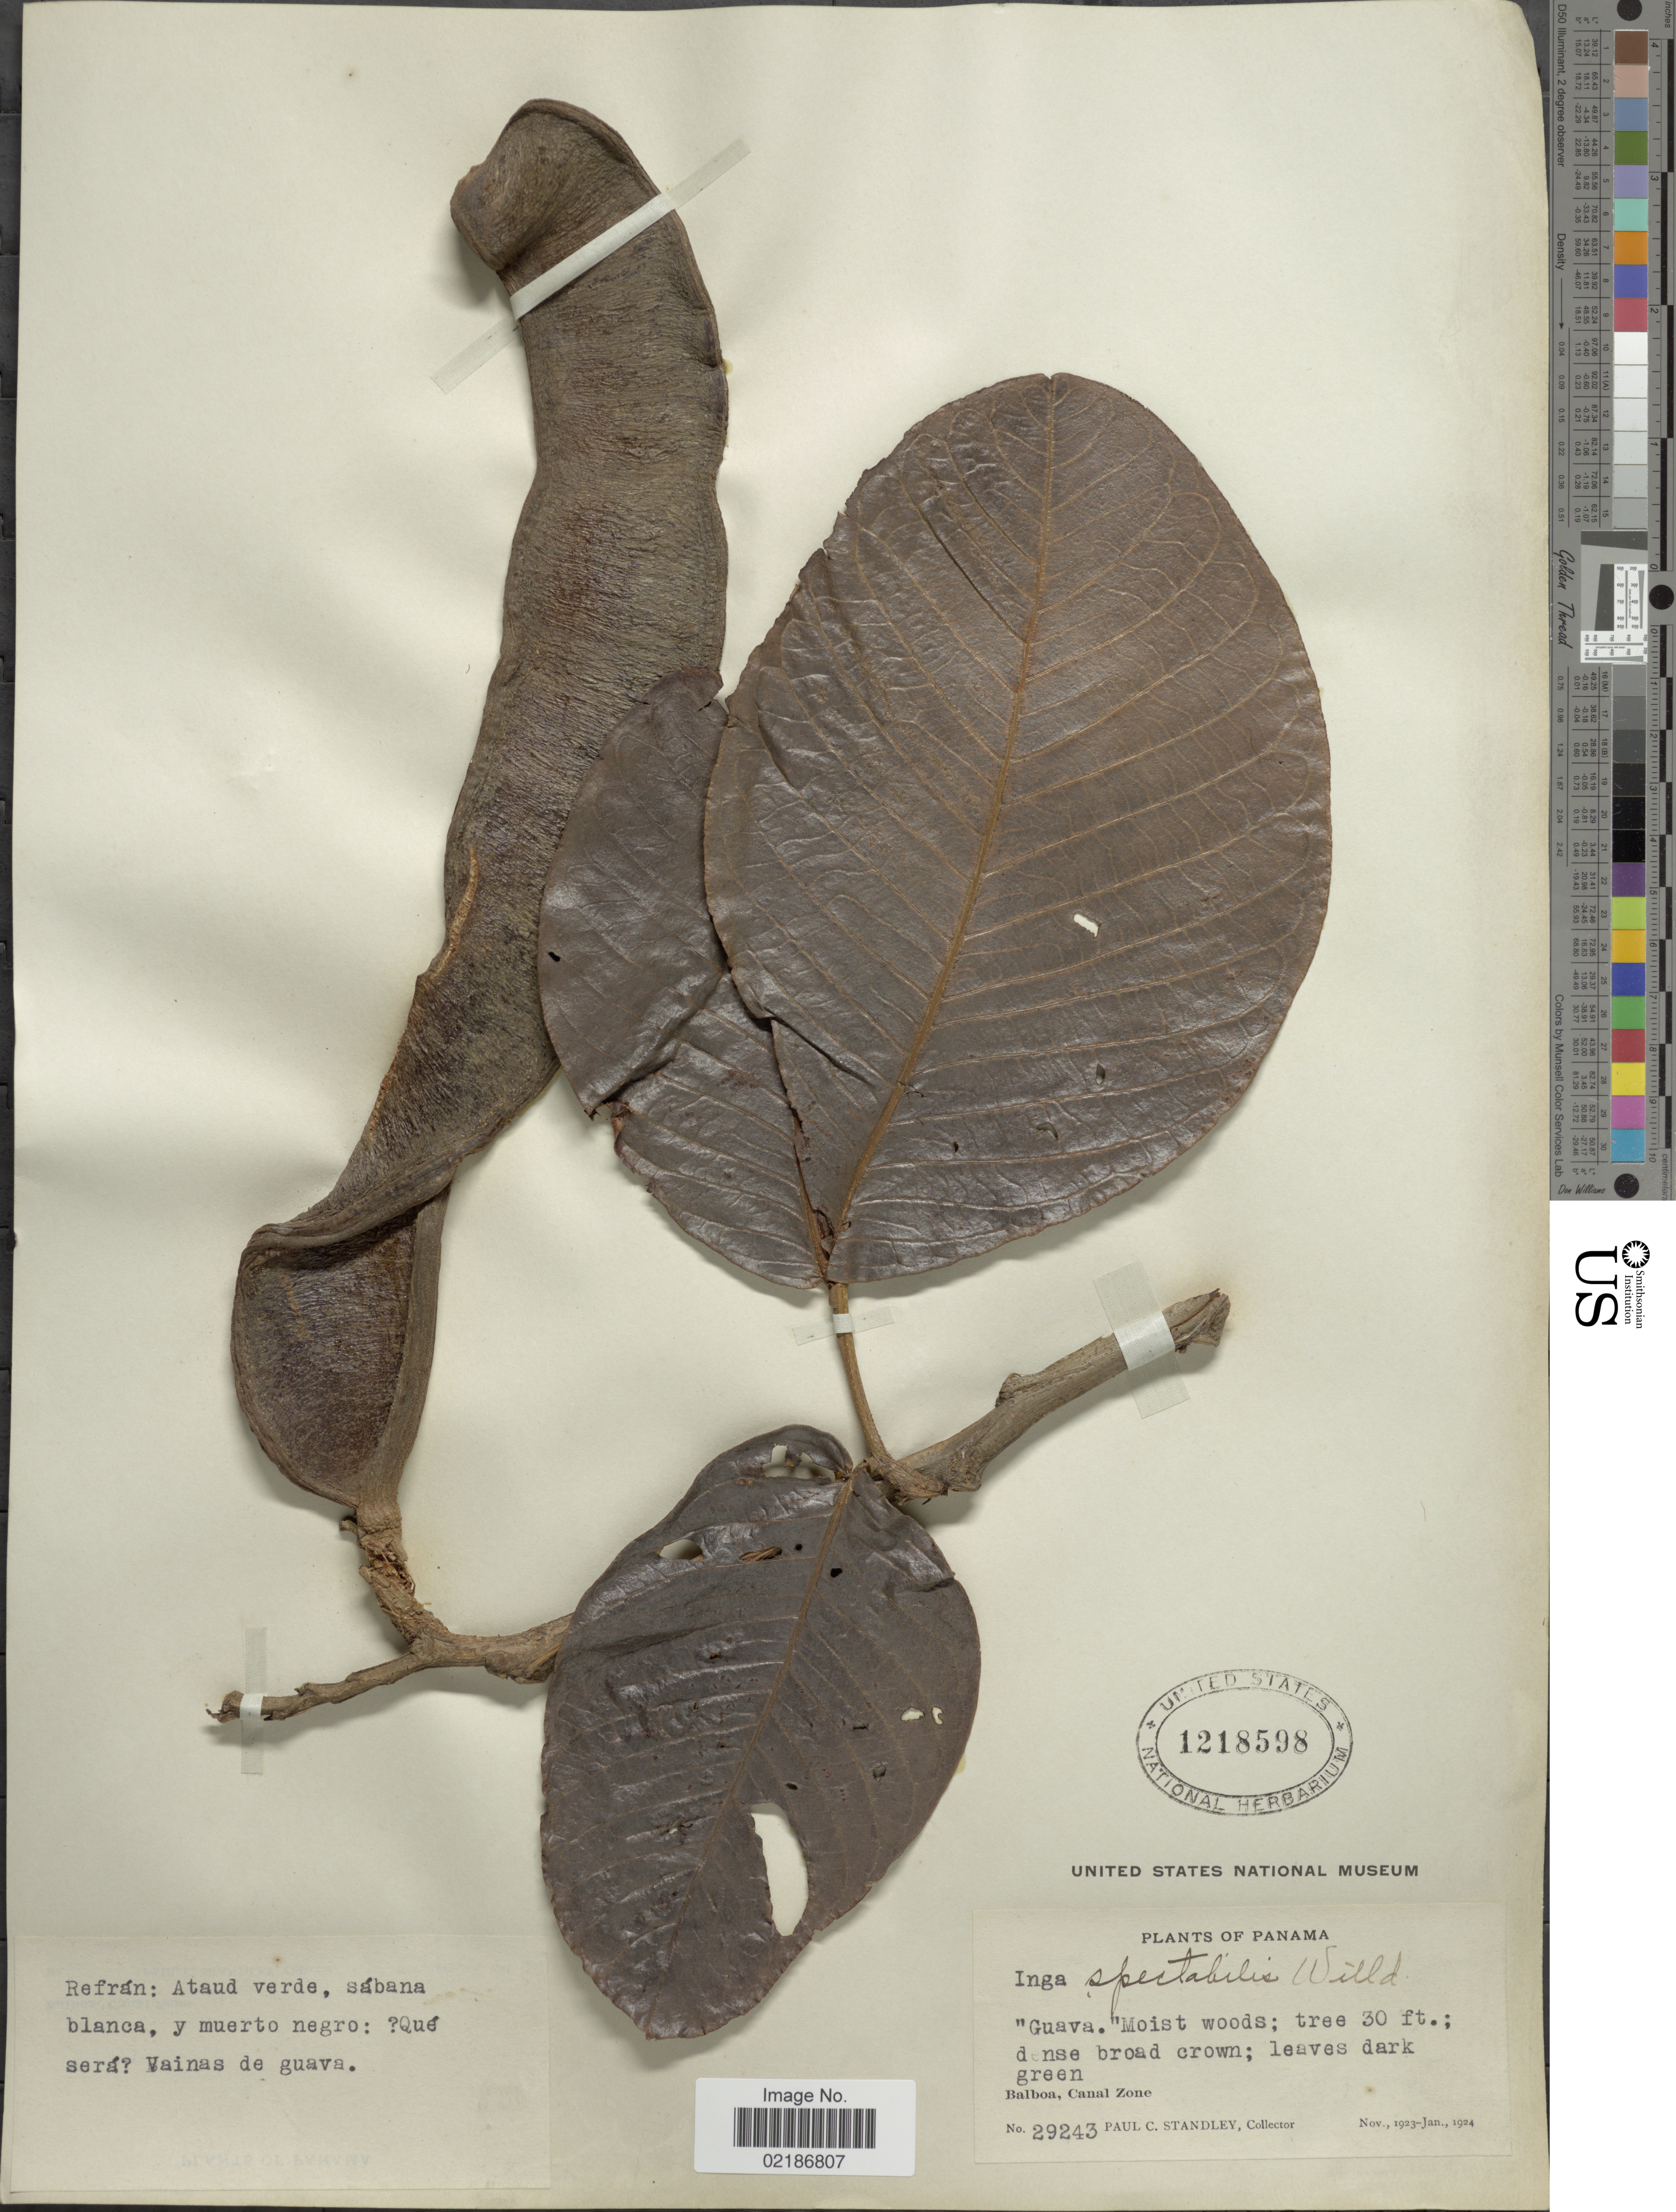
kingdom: Plantae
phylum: Tracheophyta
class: Magnoliopsida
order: Fabales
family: Fabaceae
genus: Inga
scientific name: Inga spectabilis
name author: (Vahl) Willd.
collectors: P. C. Standley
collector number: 29243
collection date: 1923-11/1924-01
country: Panama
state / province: Colón / Panamá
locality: Balboa, Canal Zone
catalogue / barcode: US 1218598